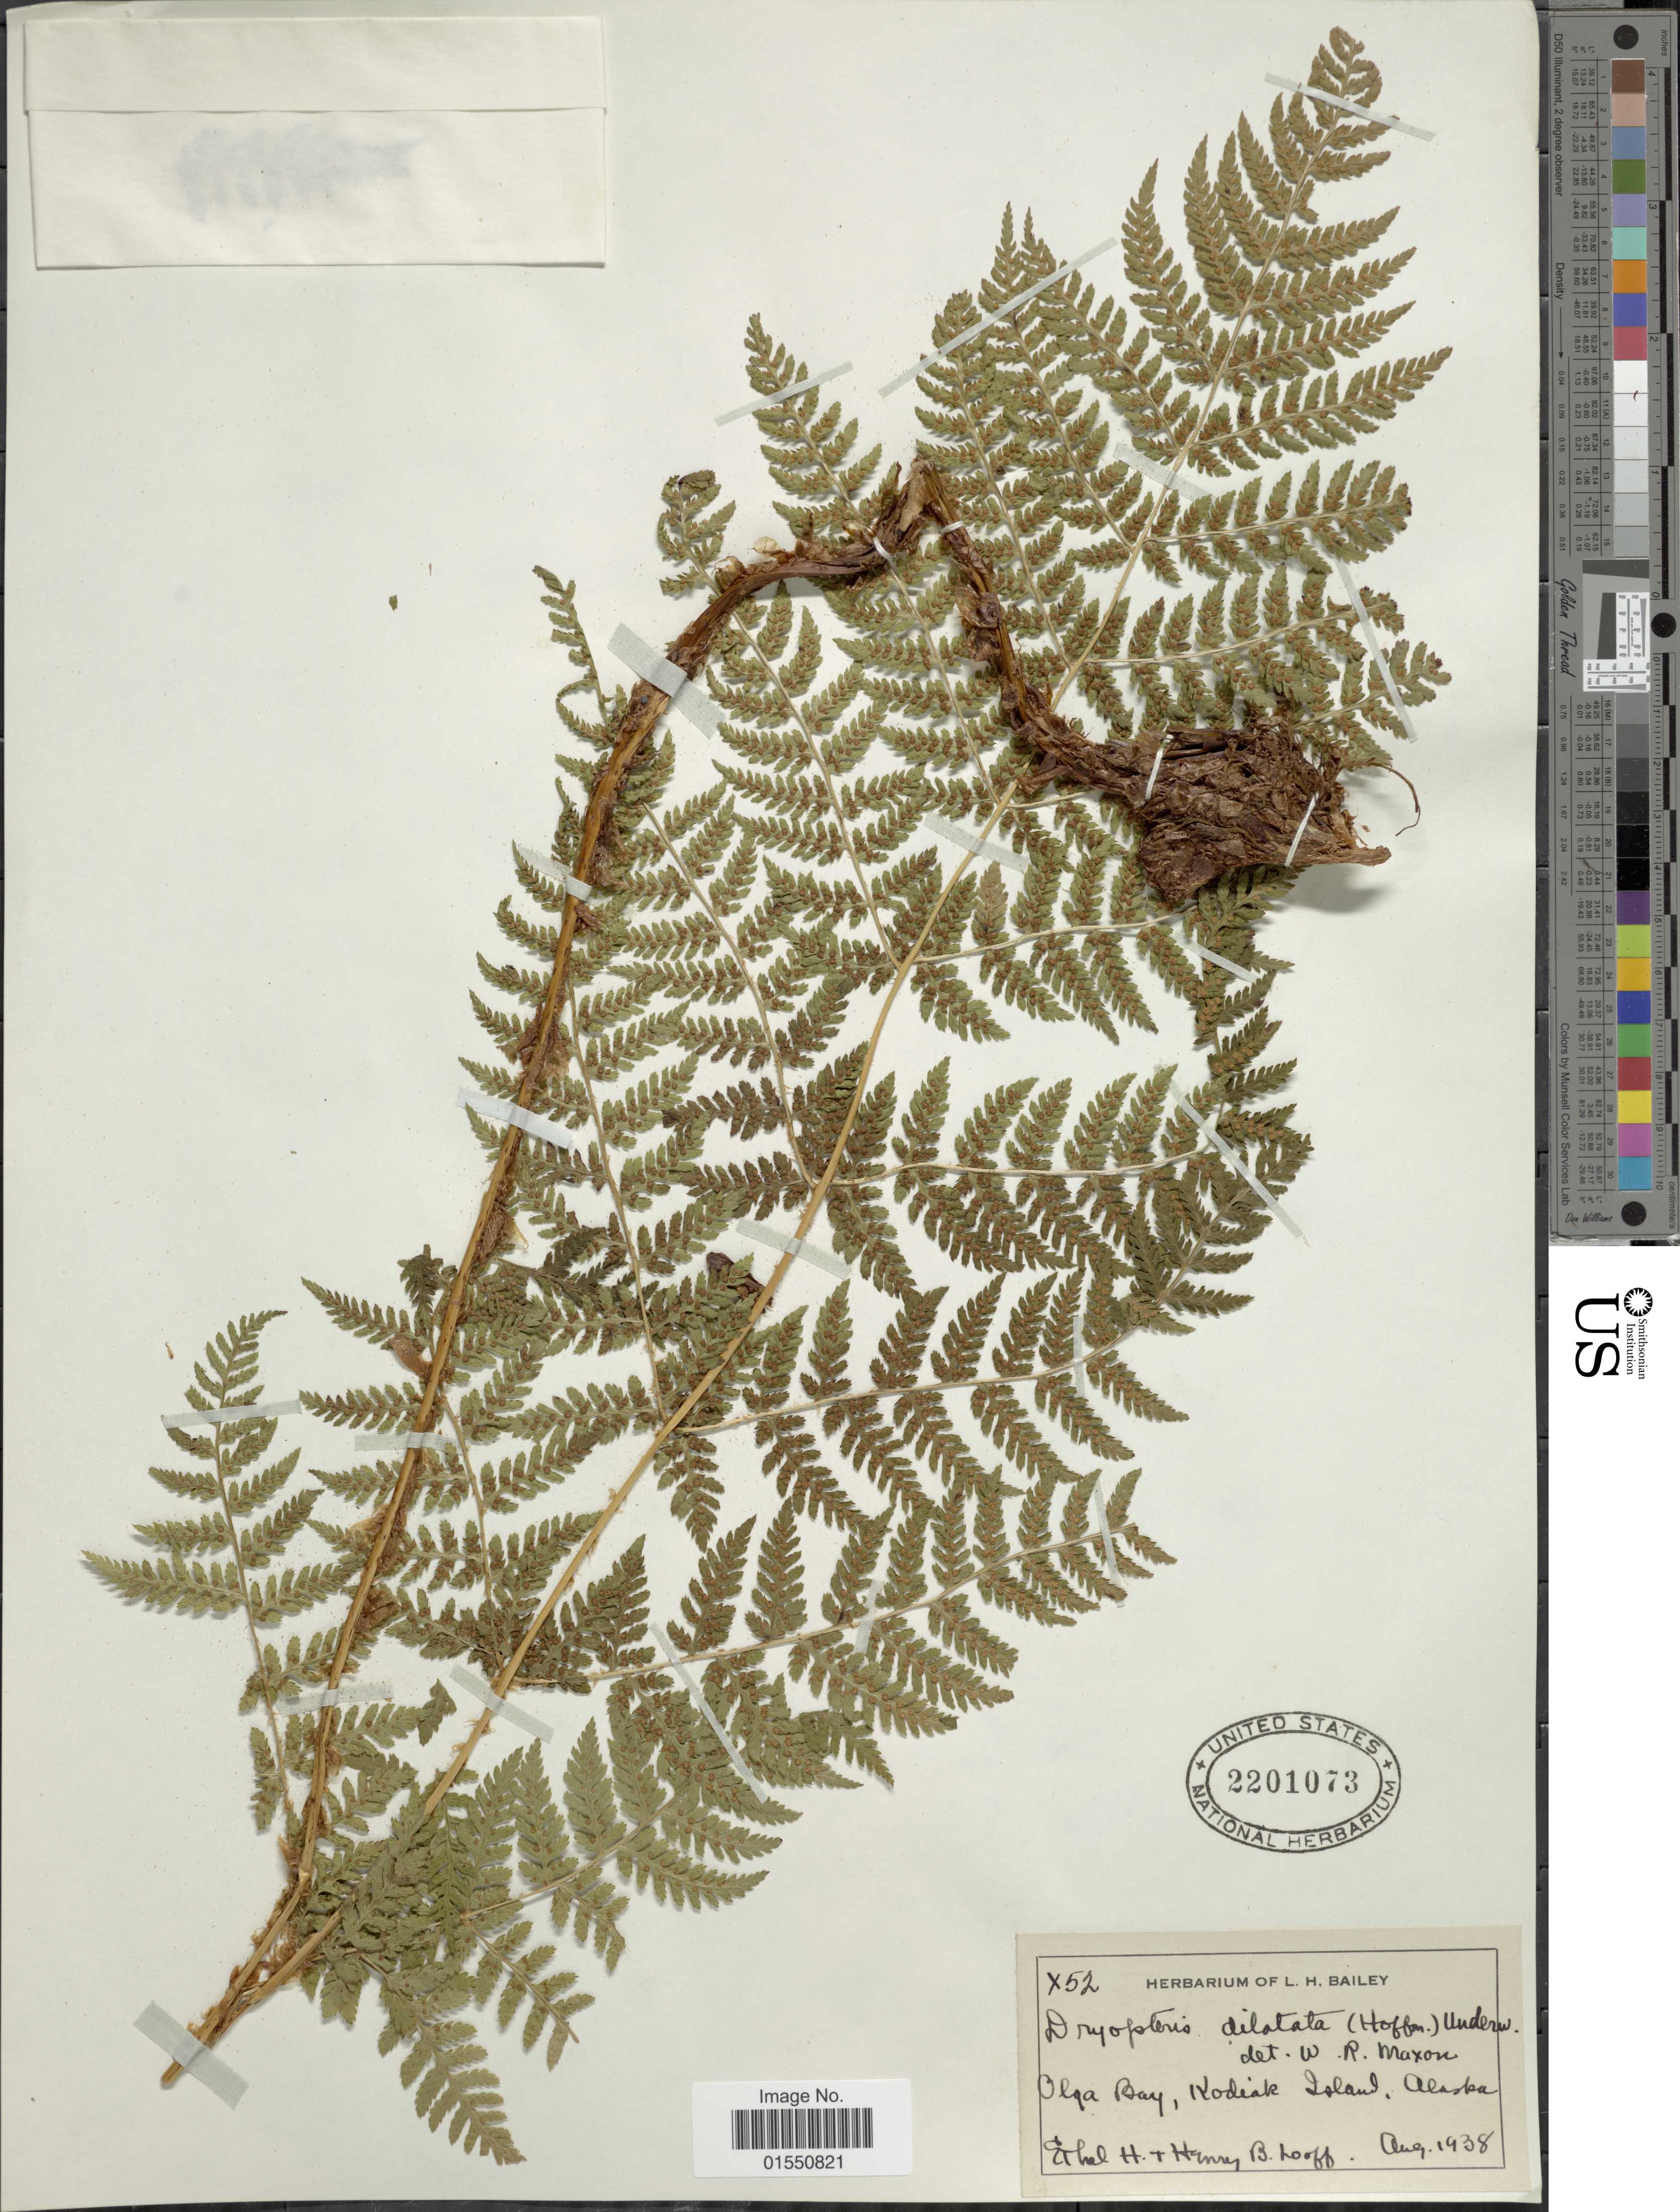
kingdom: Plantae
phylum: Tracheophyta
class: Polypodiopsida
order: Polypodiales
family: Dryopteridaceae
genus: Dryopteris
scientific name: Dryopteris expansa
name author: (C. Presl) Fraser-Jenk. & Jermy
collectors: E. Loof & H. Loof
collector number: x52*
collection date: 1938-08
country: United States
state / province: Alaska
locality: Olga Bay, Kodiak Island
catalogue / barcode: US 2201073